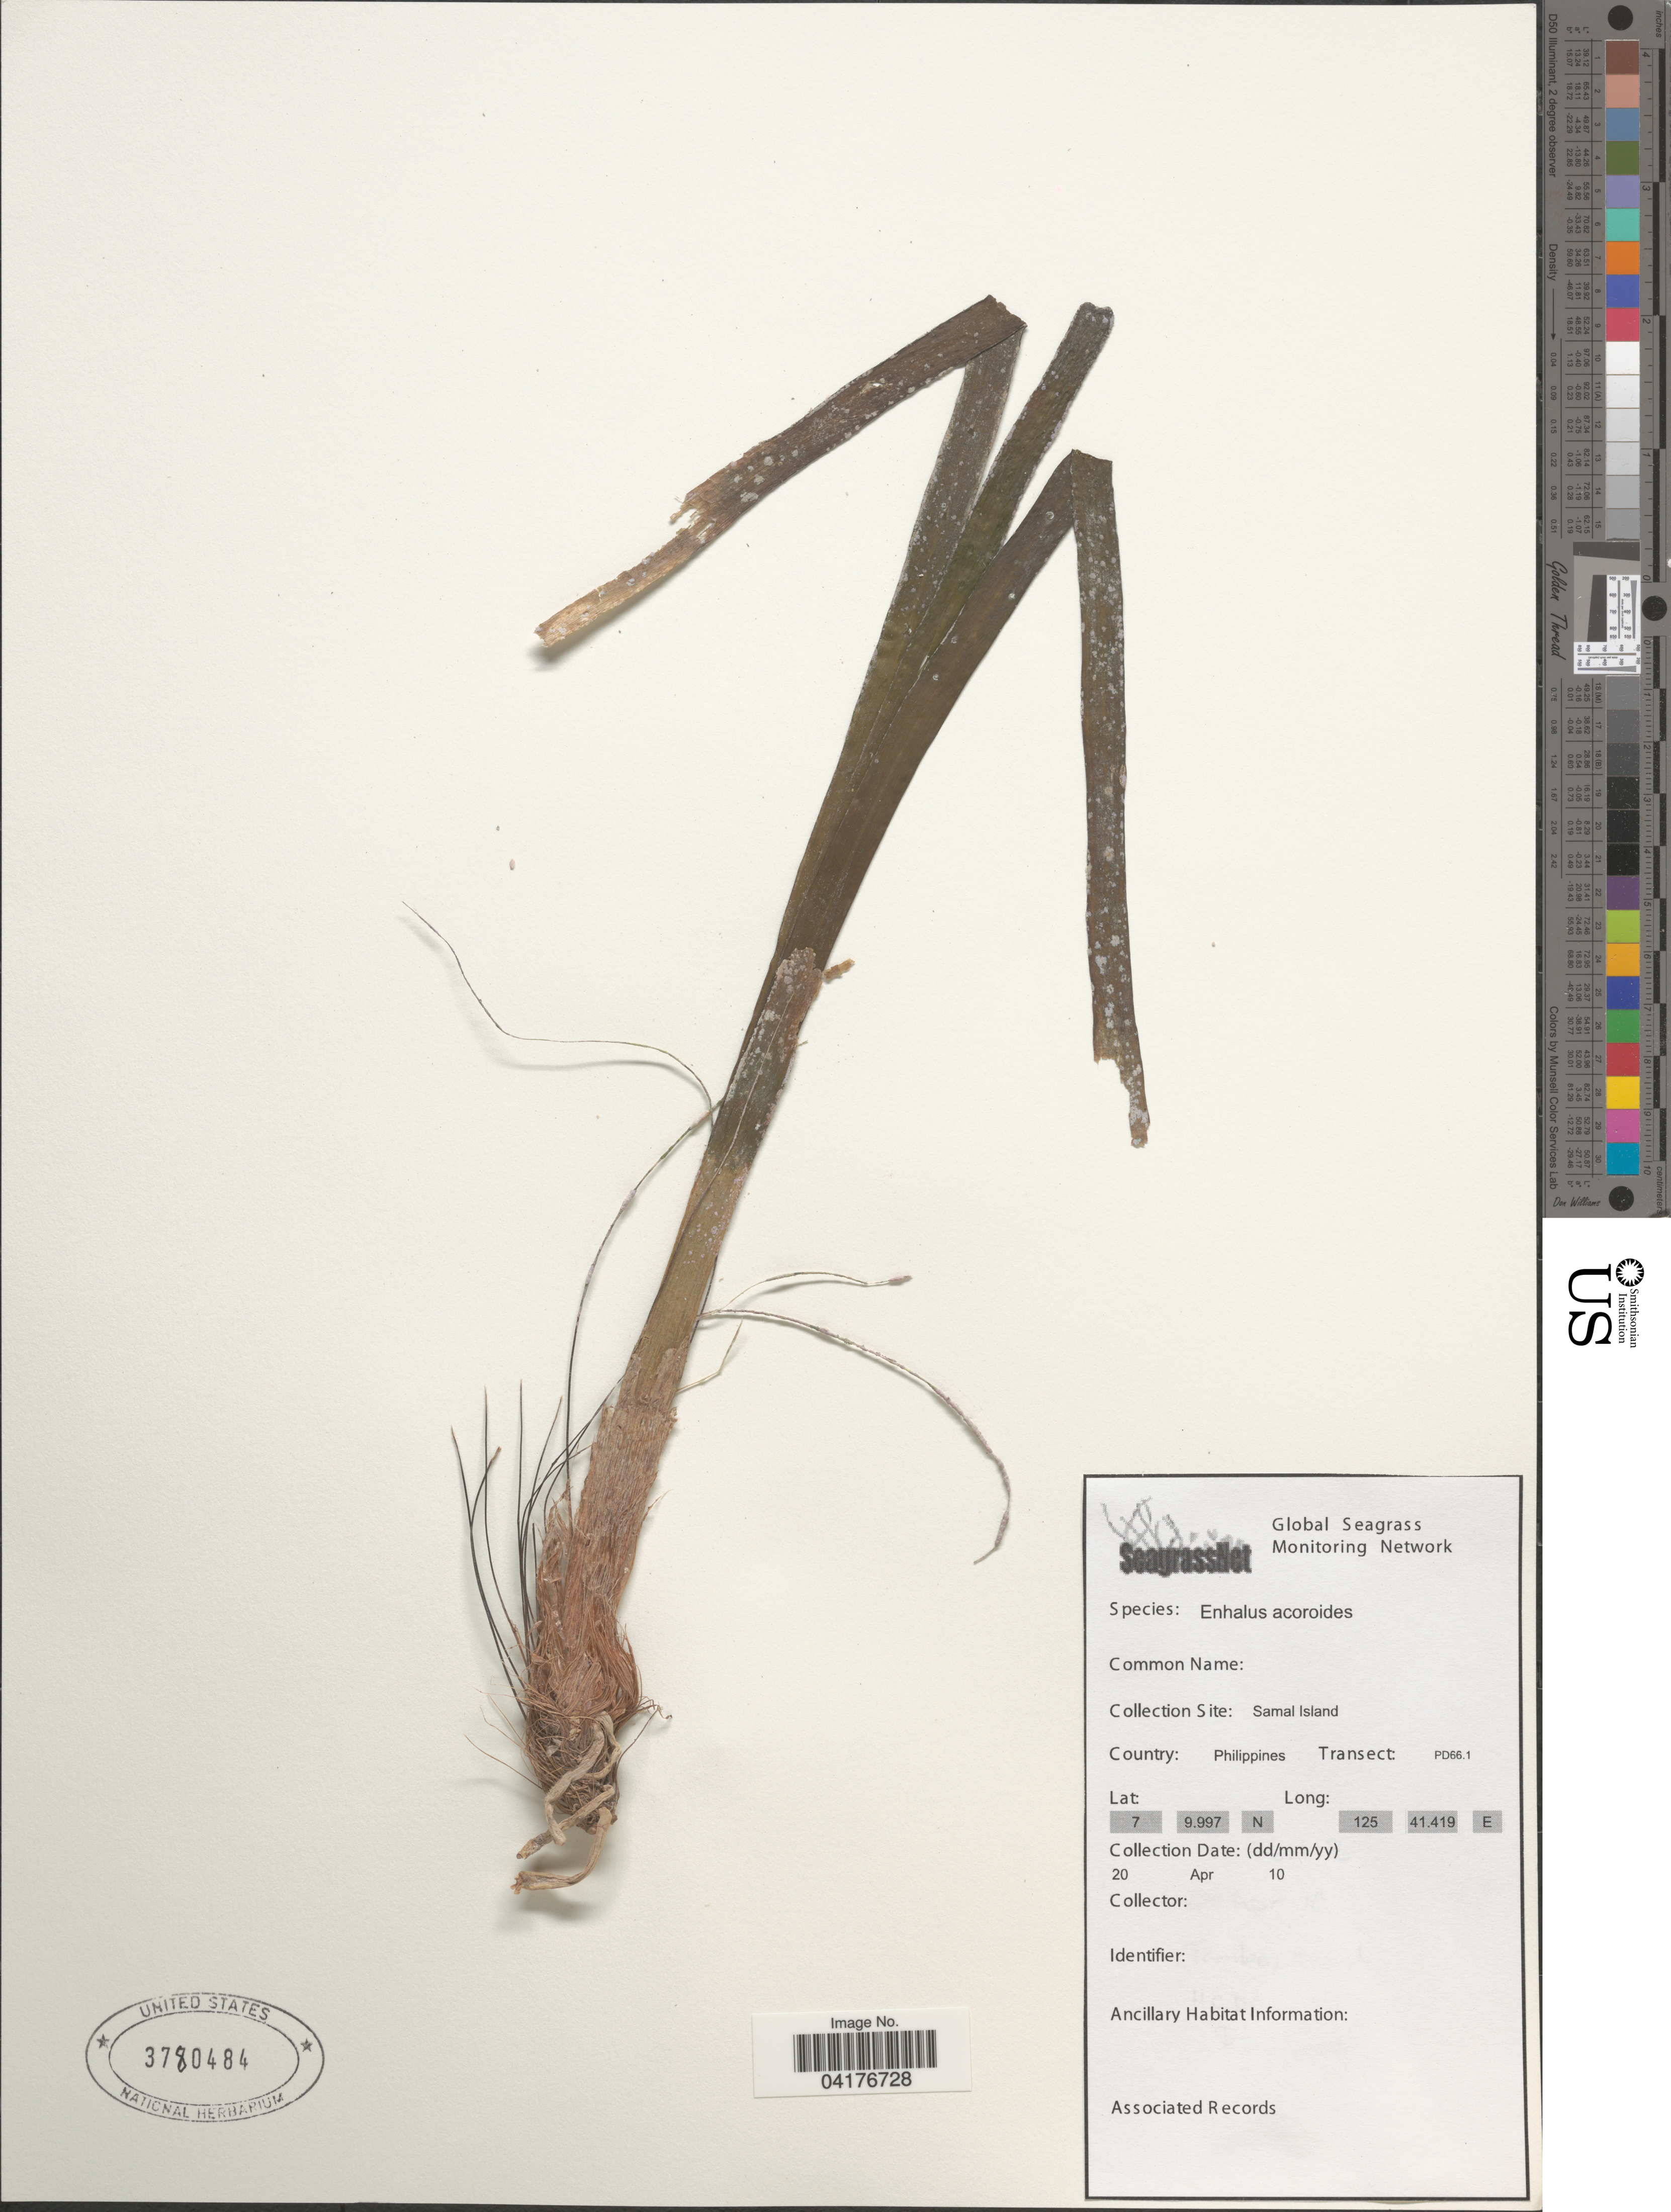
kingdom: Plantae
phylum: Tracheophyta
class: Liliopsida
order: Alismatales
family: Hydrocharitaceae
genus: Enhalus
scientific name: Enhalus acoroides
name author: (L. f.) Royle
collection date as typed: Transcribed d/m/y: 20/4/10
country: Philippines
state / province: Davao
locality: Samal Island. Transect: PD66.1.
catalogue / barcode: US 3780484